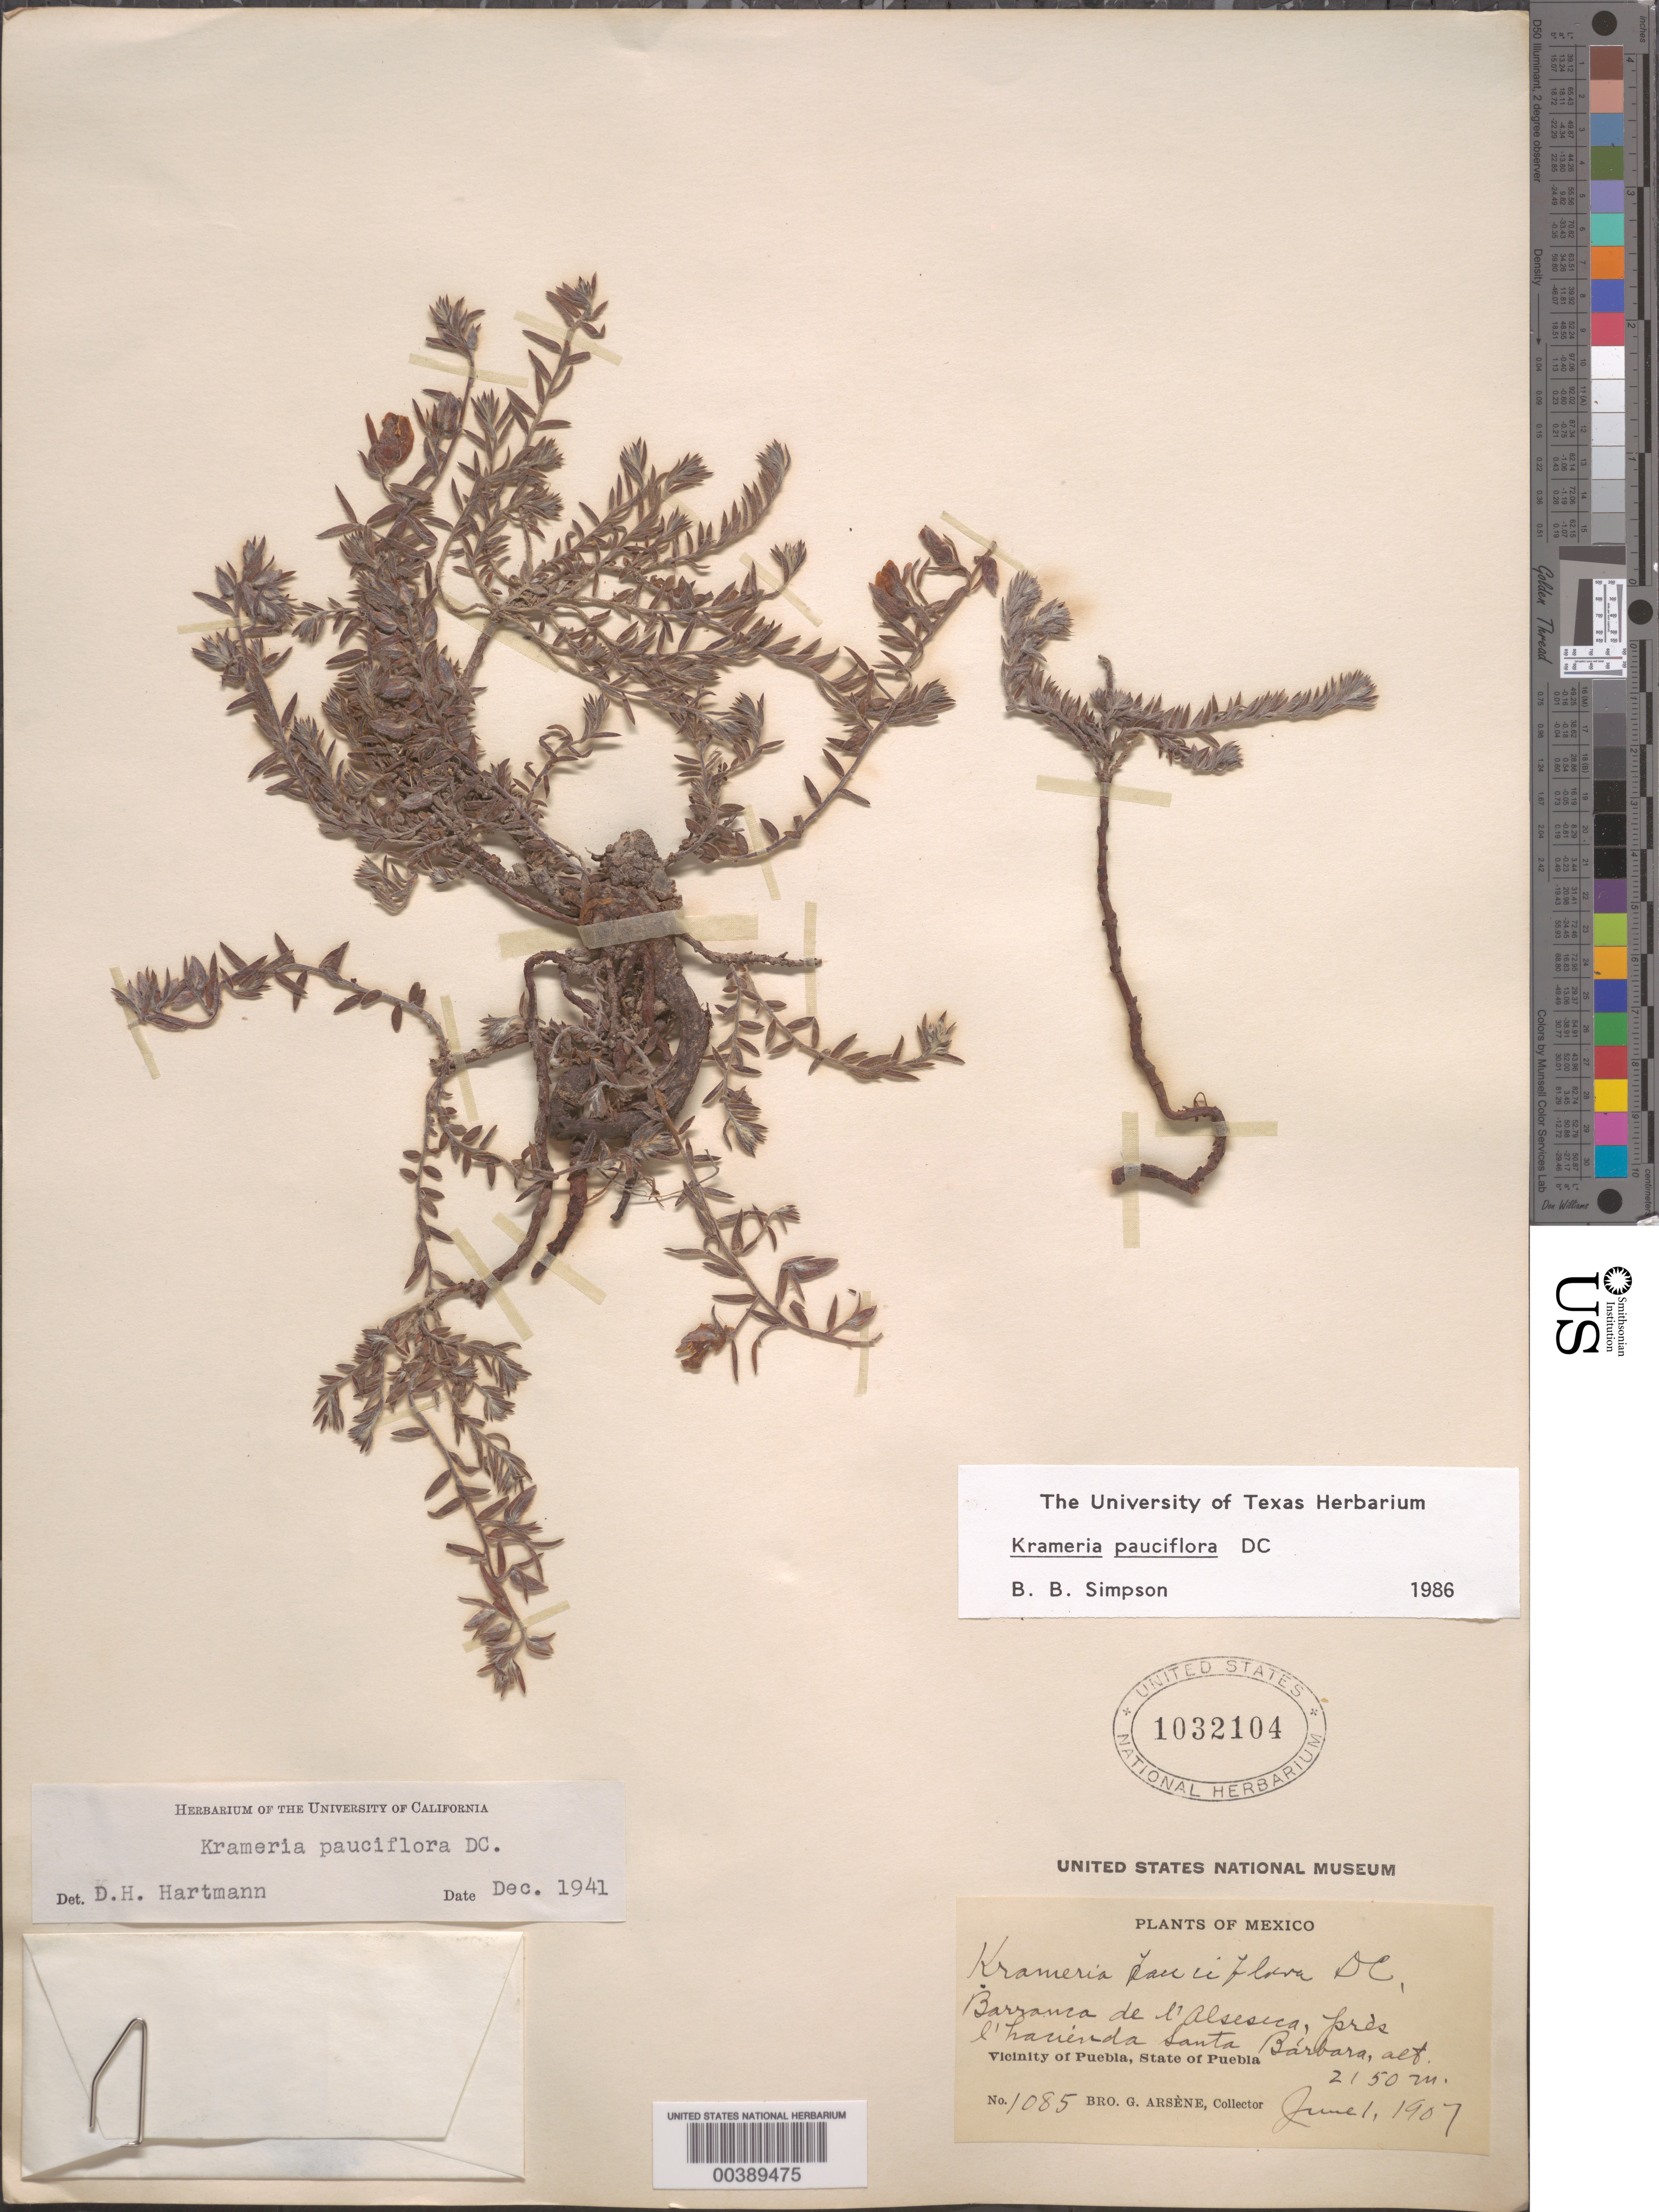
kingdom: Plantae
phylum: Tracheophyta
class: Magnoliopsida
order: Zygophyllales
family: Krameriaceae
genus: Krameria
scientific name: Krameria pauciflora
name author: DC.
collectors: Bro. G. Arsène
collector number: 1085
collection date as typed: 01 Jun 1907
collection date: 1907-06-01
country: Mexico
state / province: Puebla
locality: Barranca de l'alseseca, pres l'hacienda santa barbara ; vicinity of Puebla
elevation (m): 2150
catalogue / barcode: US 1032104